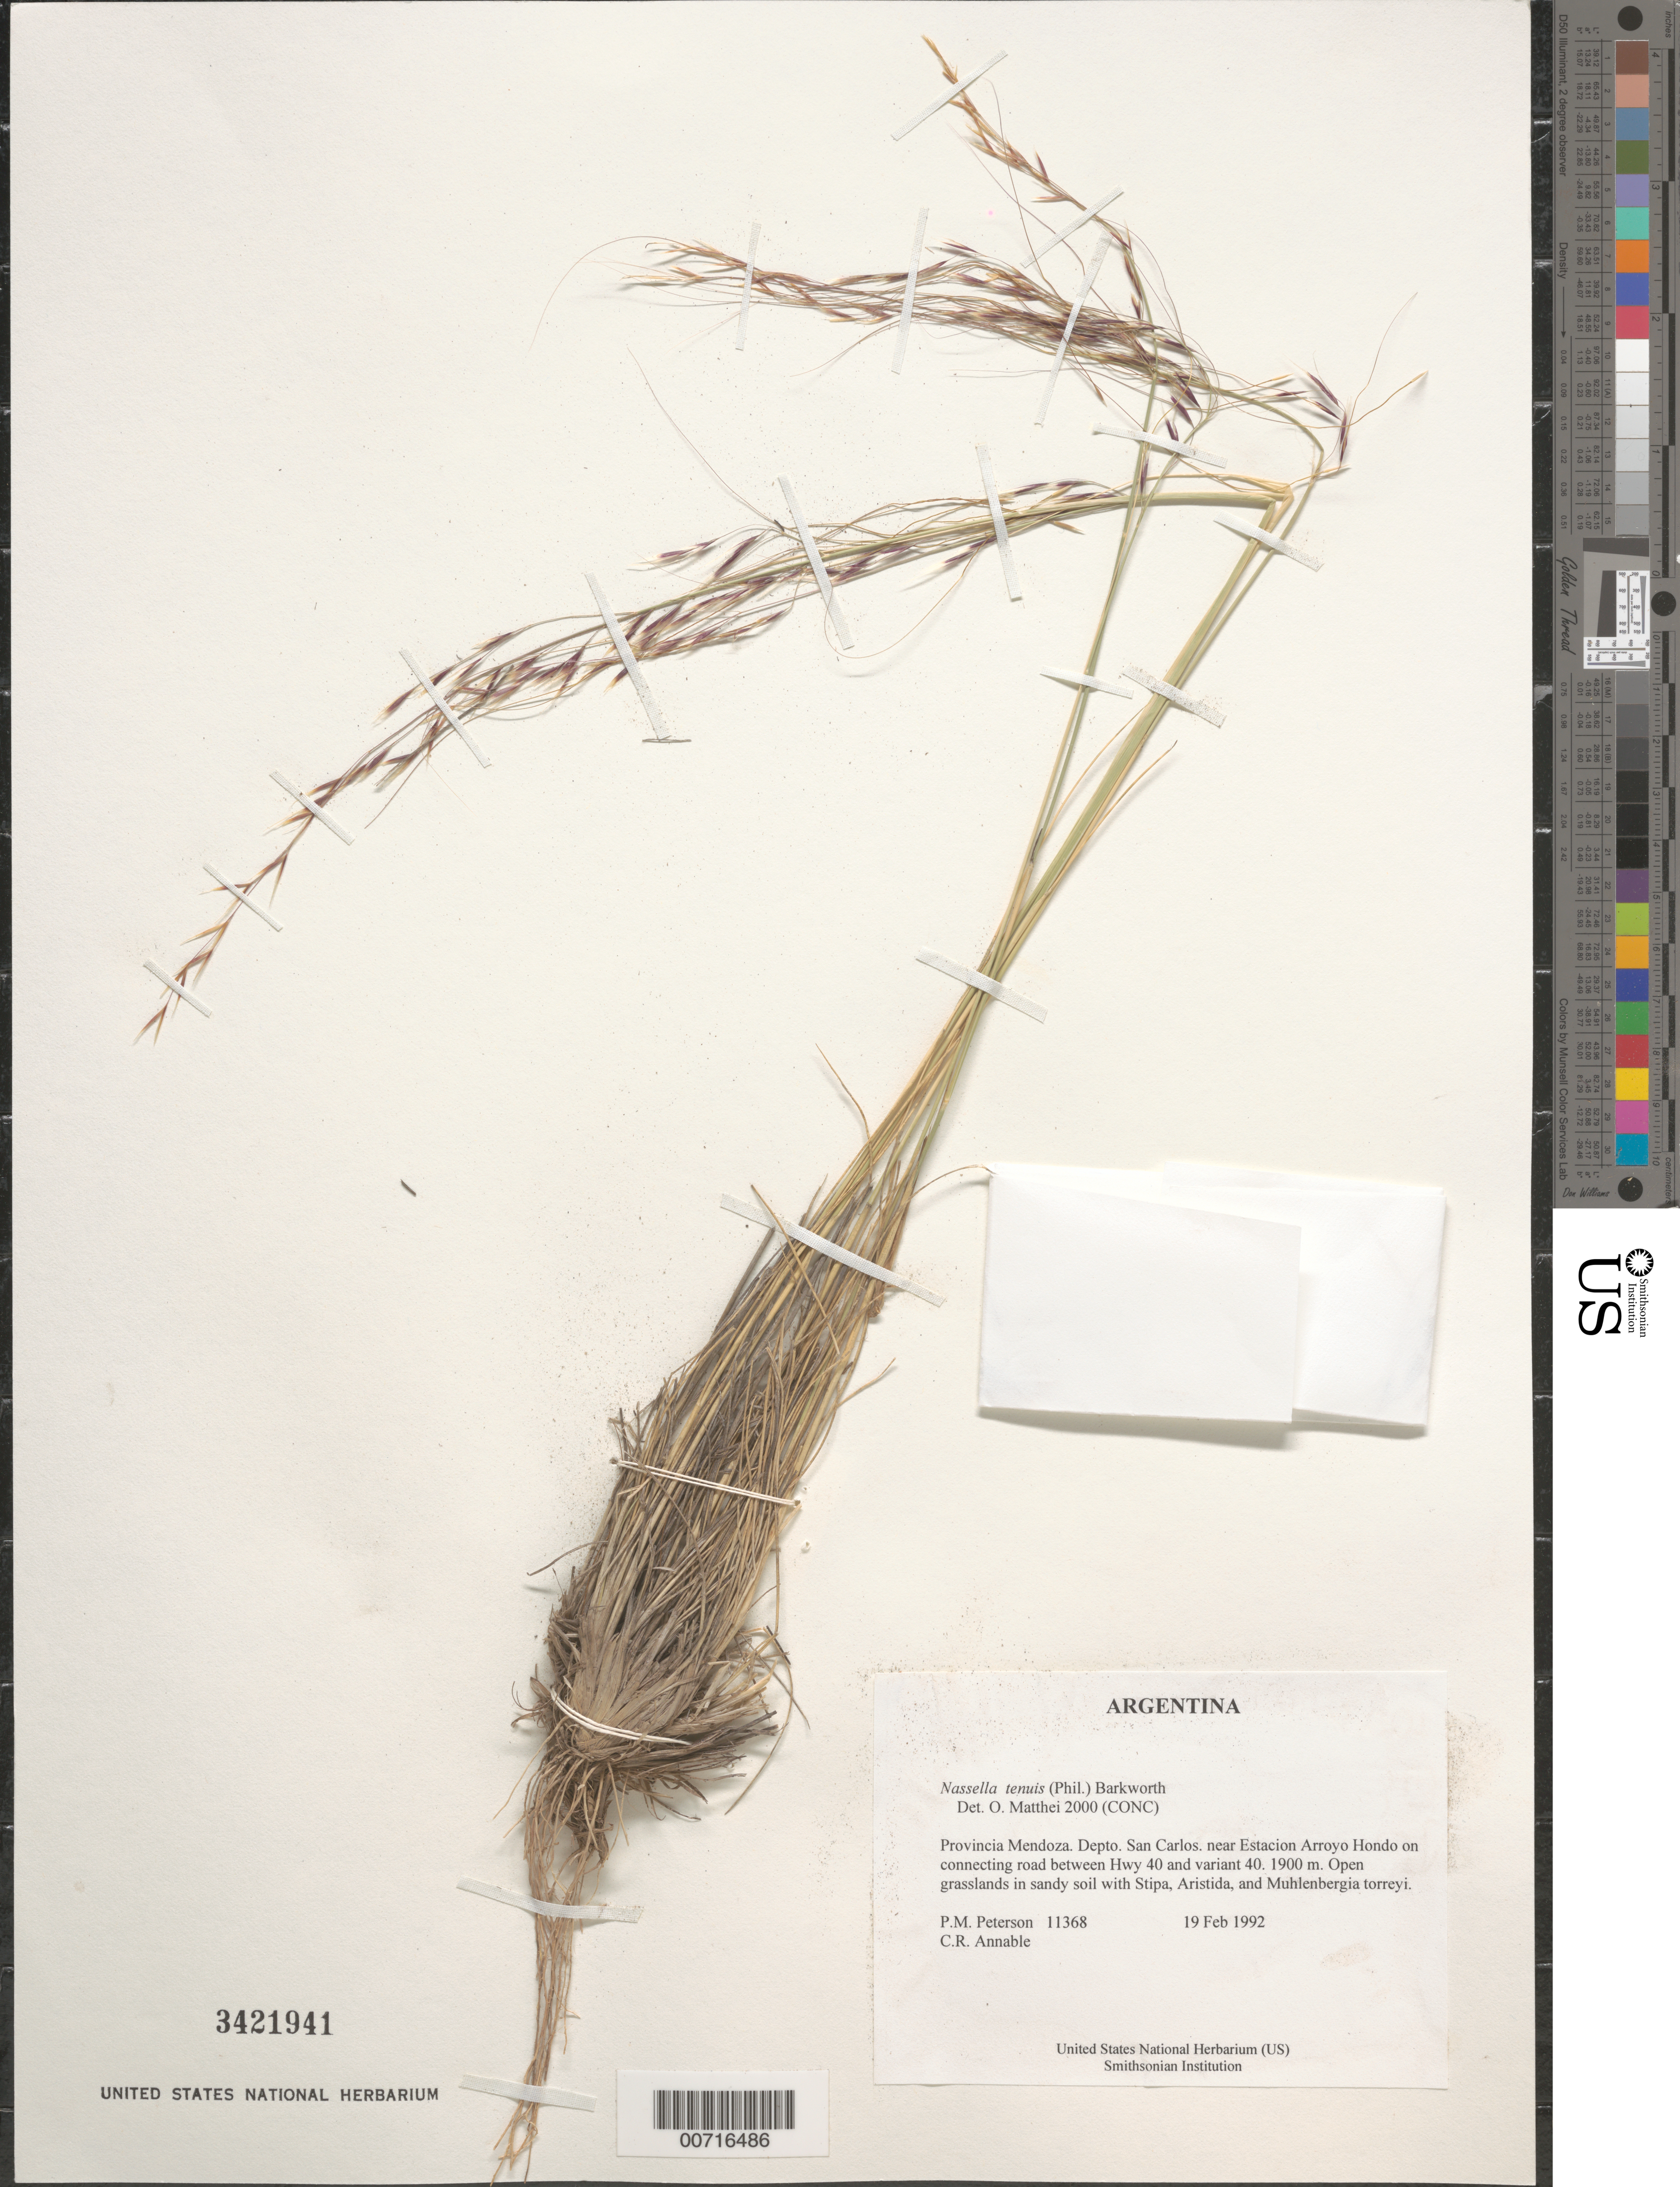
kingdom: Plantae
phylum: Tracheophyta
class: Liliopsida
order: Poales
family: Poaceae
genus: Nassella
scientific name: Nassella tenuis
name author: (Phil.) Barkworth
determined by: Matthei, O. R.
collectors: P. M. Peterson & C. R. Annable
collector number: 11368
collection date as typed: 19 Feb 1992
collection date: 1992-02-19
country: Argentina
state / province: Mendoza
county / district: San Carlos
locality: near Estacion Arroyo Hondo on connecting road between Hwy 40 and variant 40.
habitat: Open grasslands in sandy soil with Stipa, Aristida, and Muhlenbergia torreyi.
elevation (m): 1900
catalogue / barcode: US 3421941